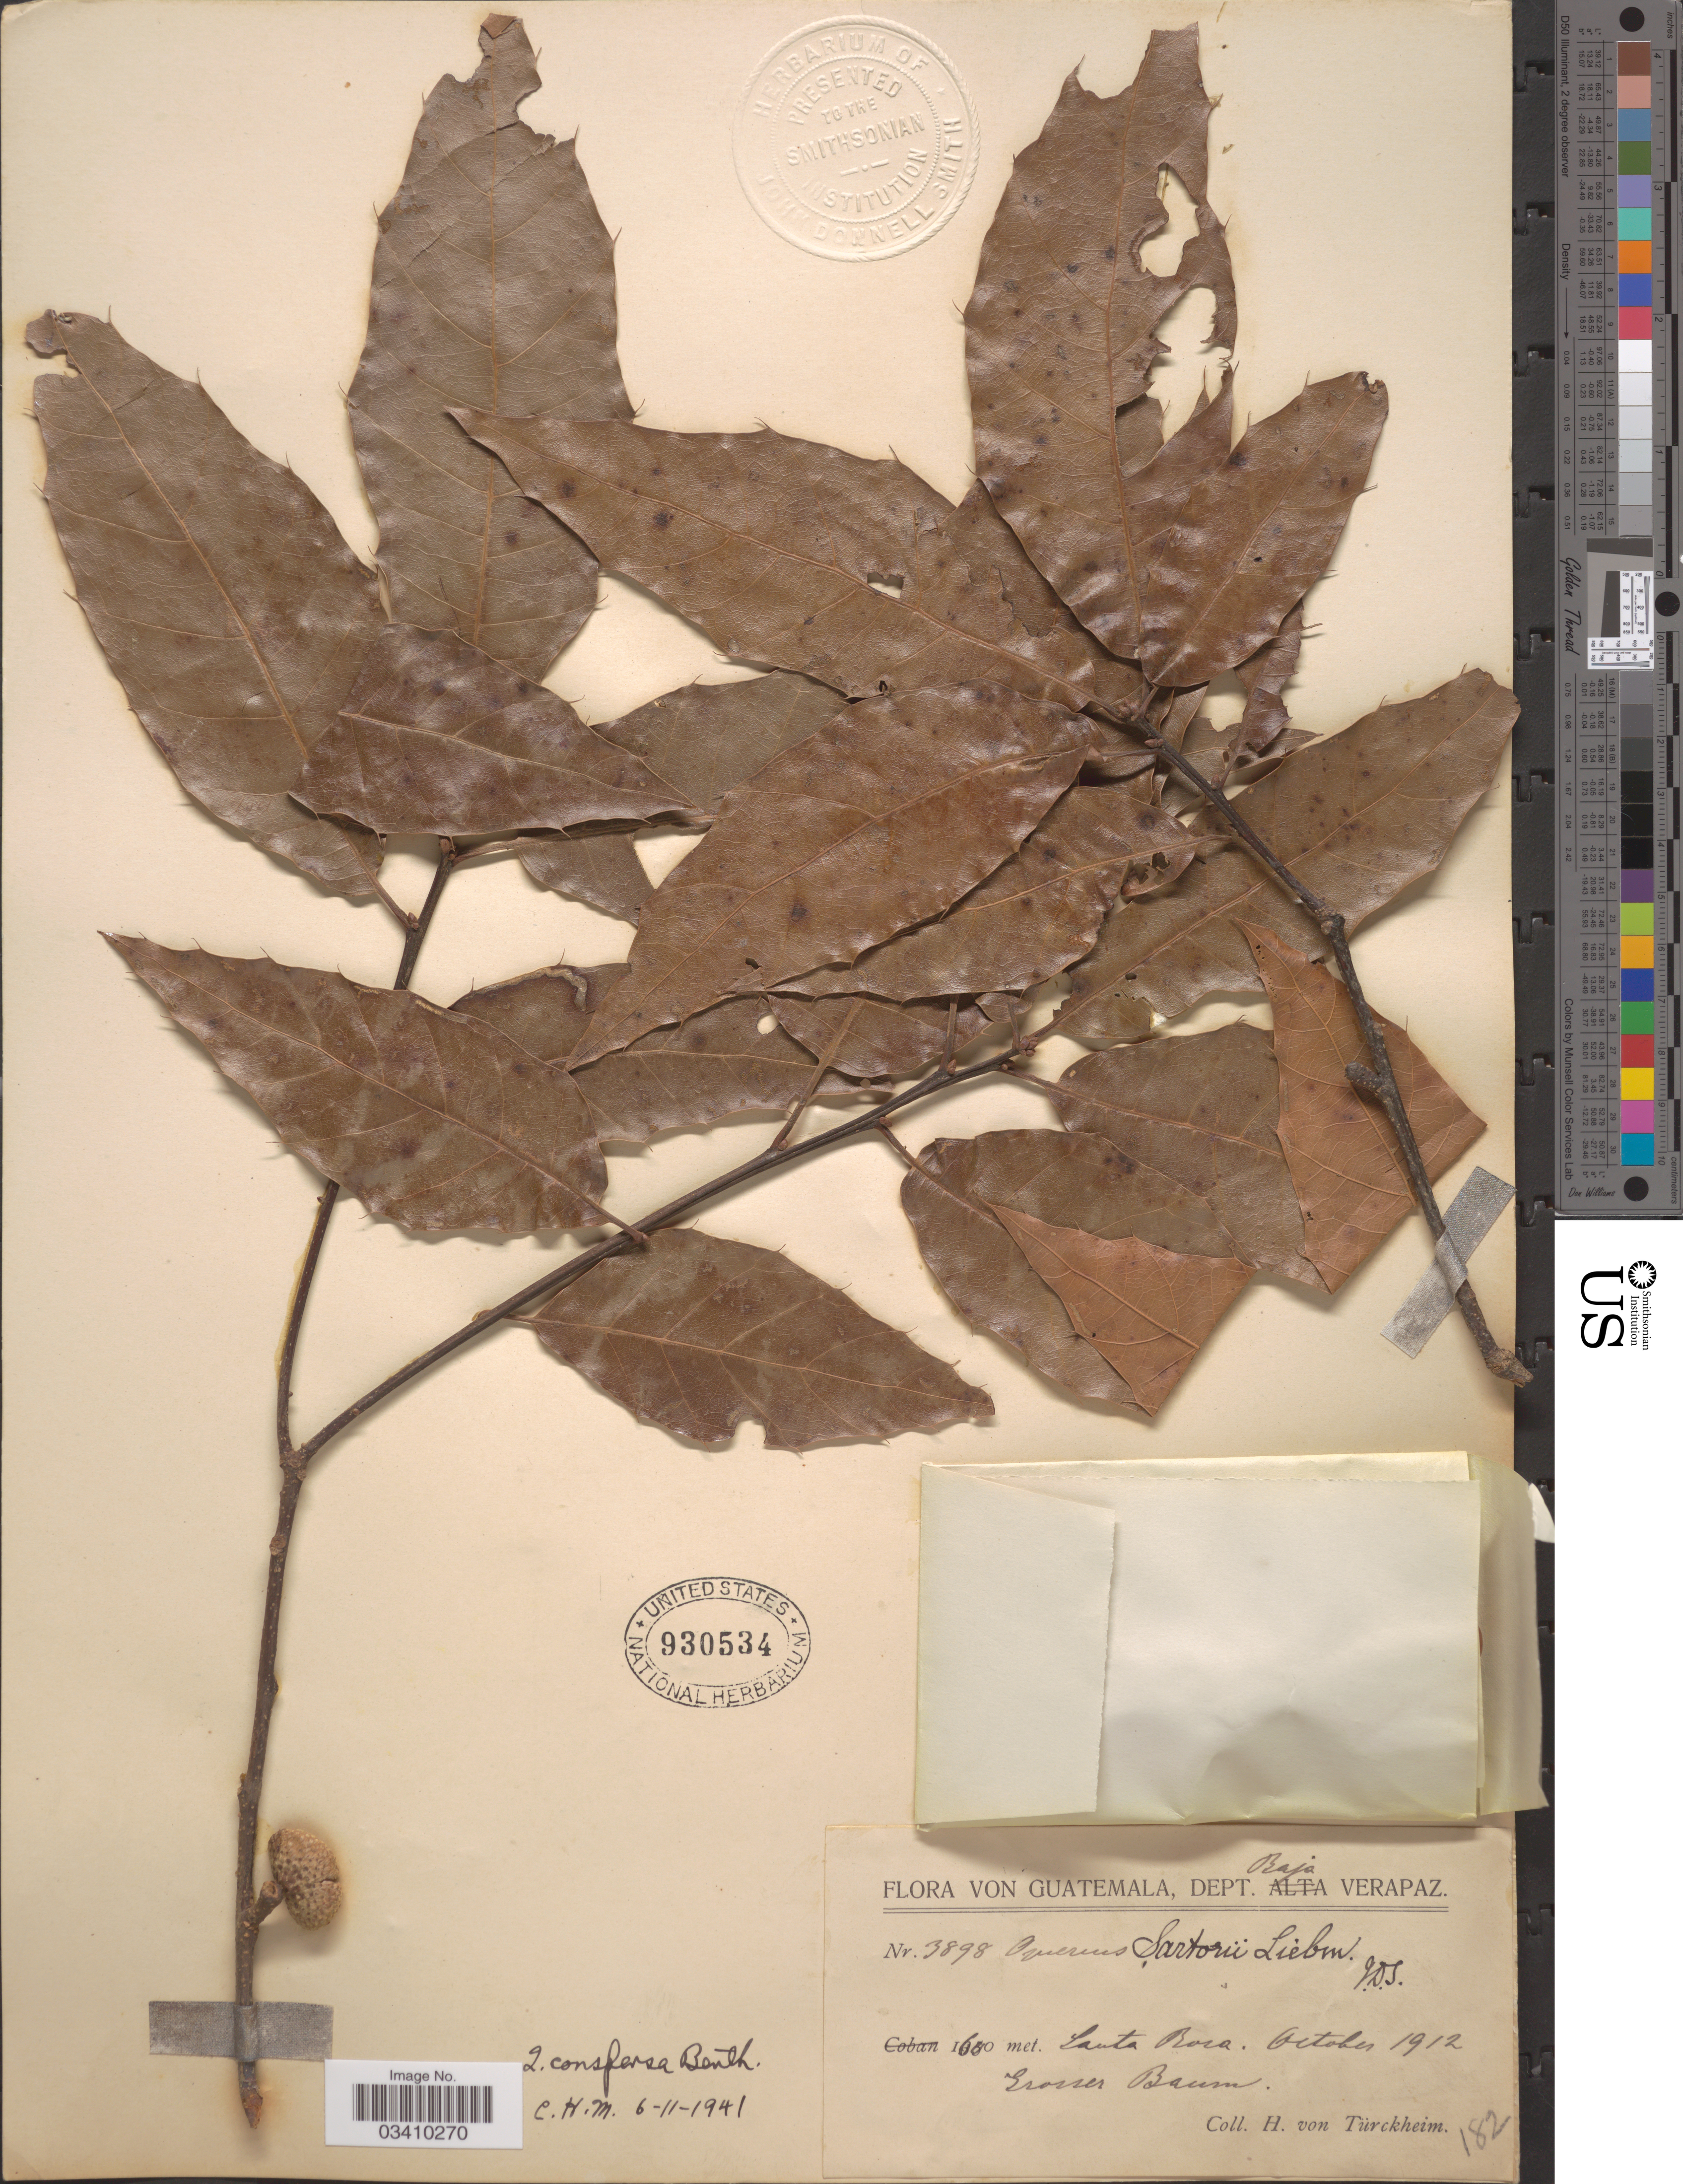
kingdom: Plantae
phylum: Tracheophyta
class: Magnoliopsida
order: Fagales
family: Fagaceae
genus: Quercus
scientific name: Quercus conspersa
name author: Benth.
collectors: H. von Türckheim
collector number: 3898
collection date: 1912-10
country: Guatemala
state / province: Santa Rosa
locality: Dept. Baja Verapaz. Santa Rosa.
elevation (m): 1600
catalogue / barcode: US 930534